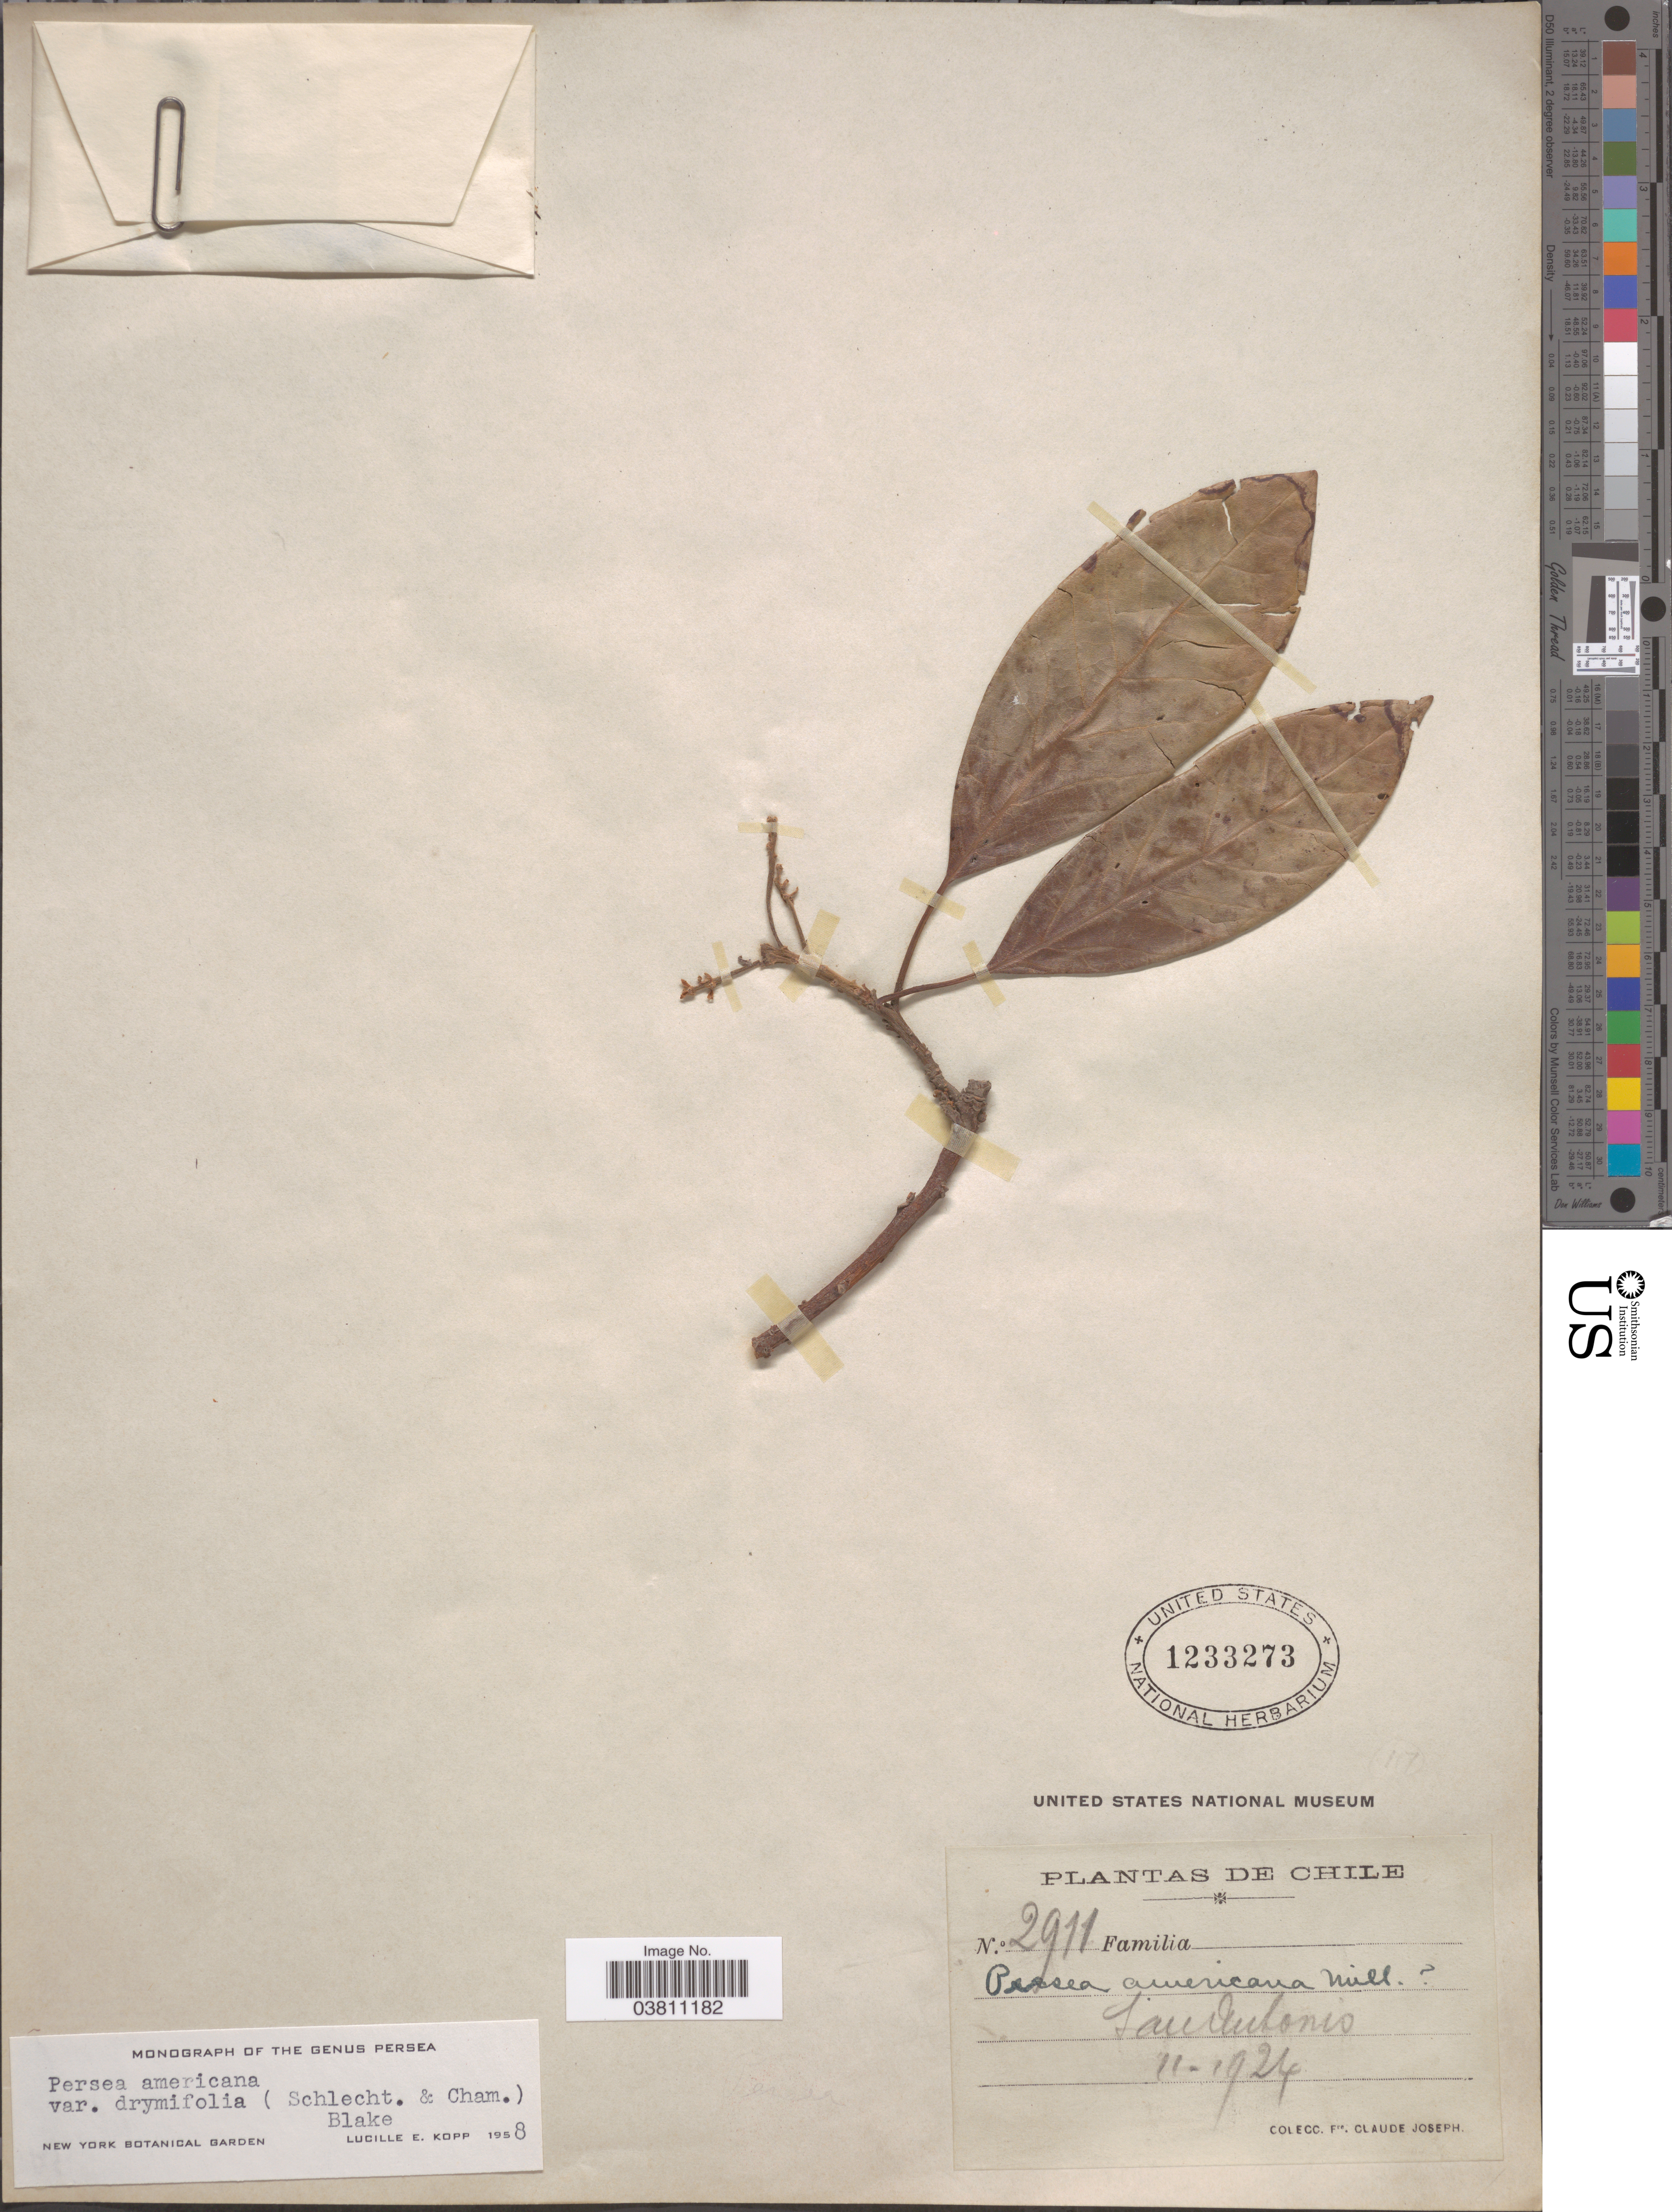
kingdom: Plantae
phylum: Tracheophyta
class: Magnoliopsida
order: Laurales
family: Lauraceae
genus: Persea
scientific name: Persea americana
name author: Mill.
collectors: Bro. Claude-Joseph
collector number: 2911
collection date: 1924-11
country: Chile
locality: San Antonio.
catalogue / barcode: US 1233273